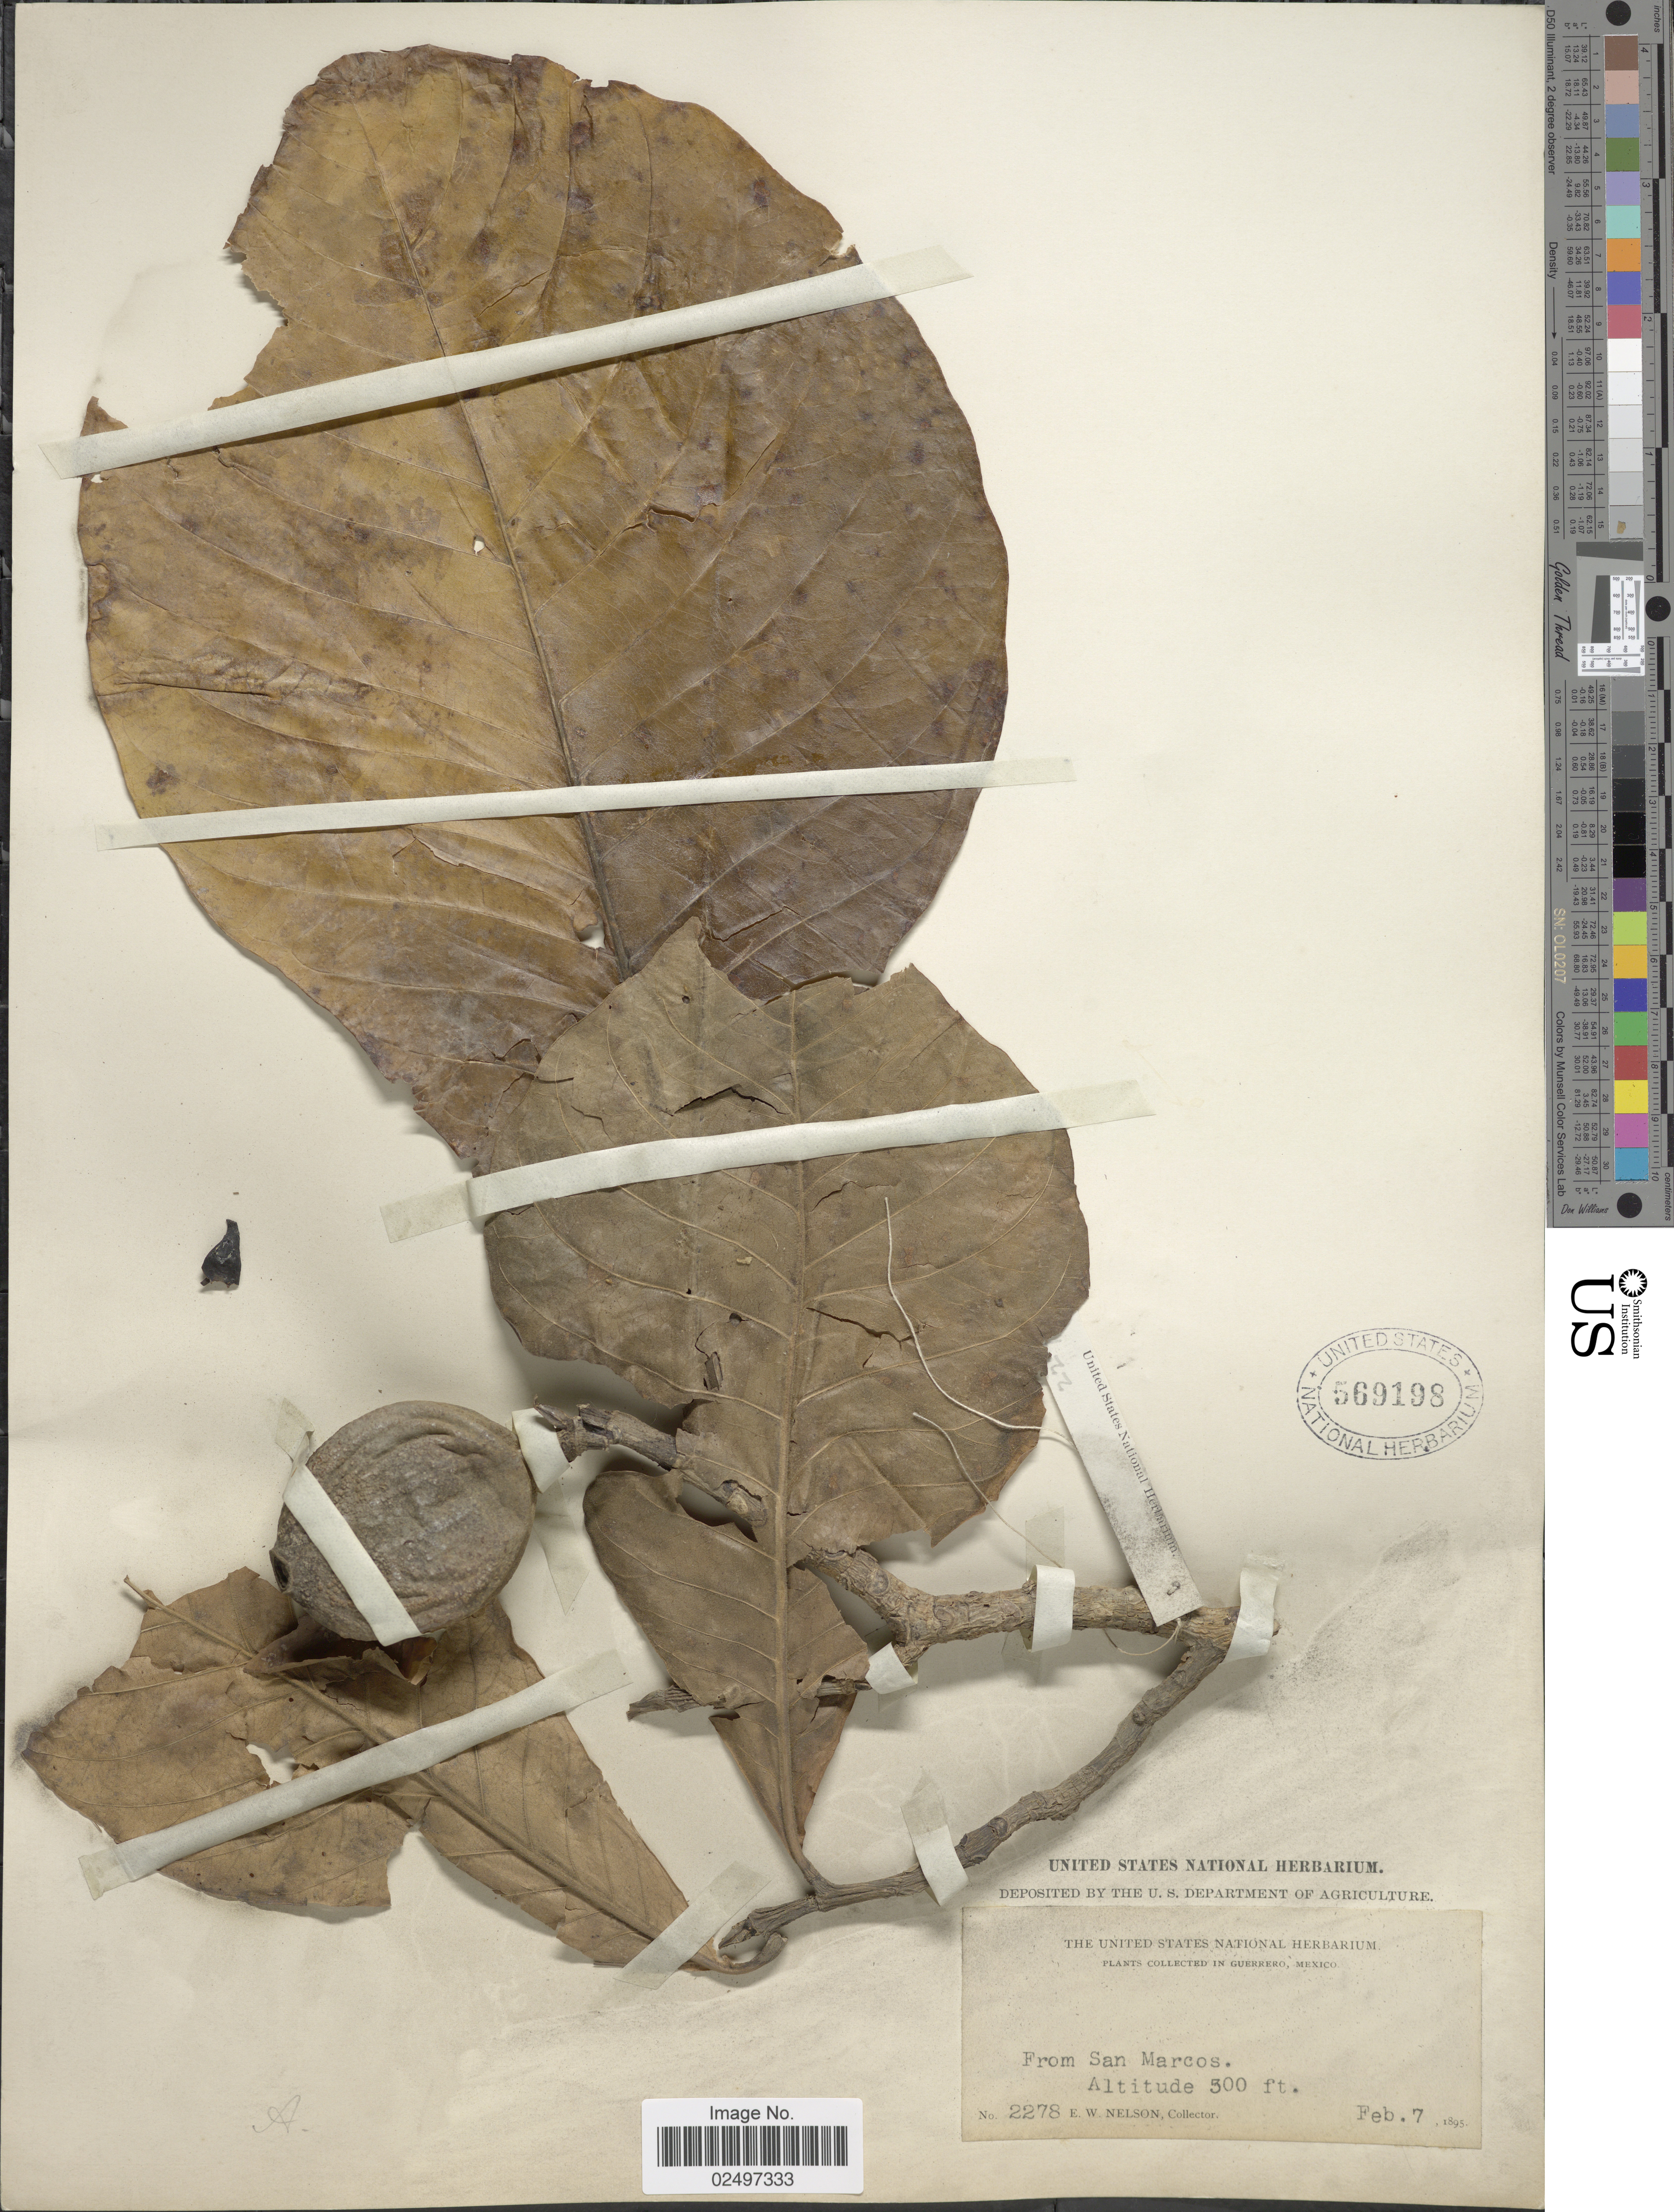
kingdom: Plantae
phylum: Tracheophyta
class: Magnoliopsida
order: Gentianales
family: Rubiaceae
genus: Genipa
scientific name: Genipa americana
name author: L.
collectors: E. W. Nelson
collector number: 2278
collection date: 1895-02-07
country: Mexico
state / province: Guerrero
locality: From San Marcos, In Guerrero, Mexico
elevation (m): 152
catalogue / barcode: US 569198